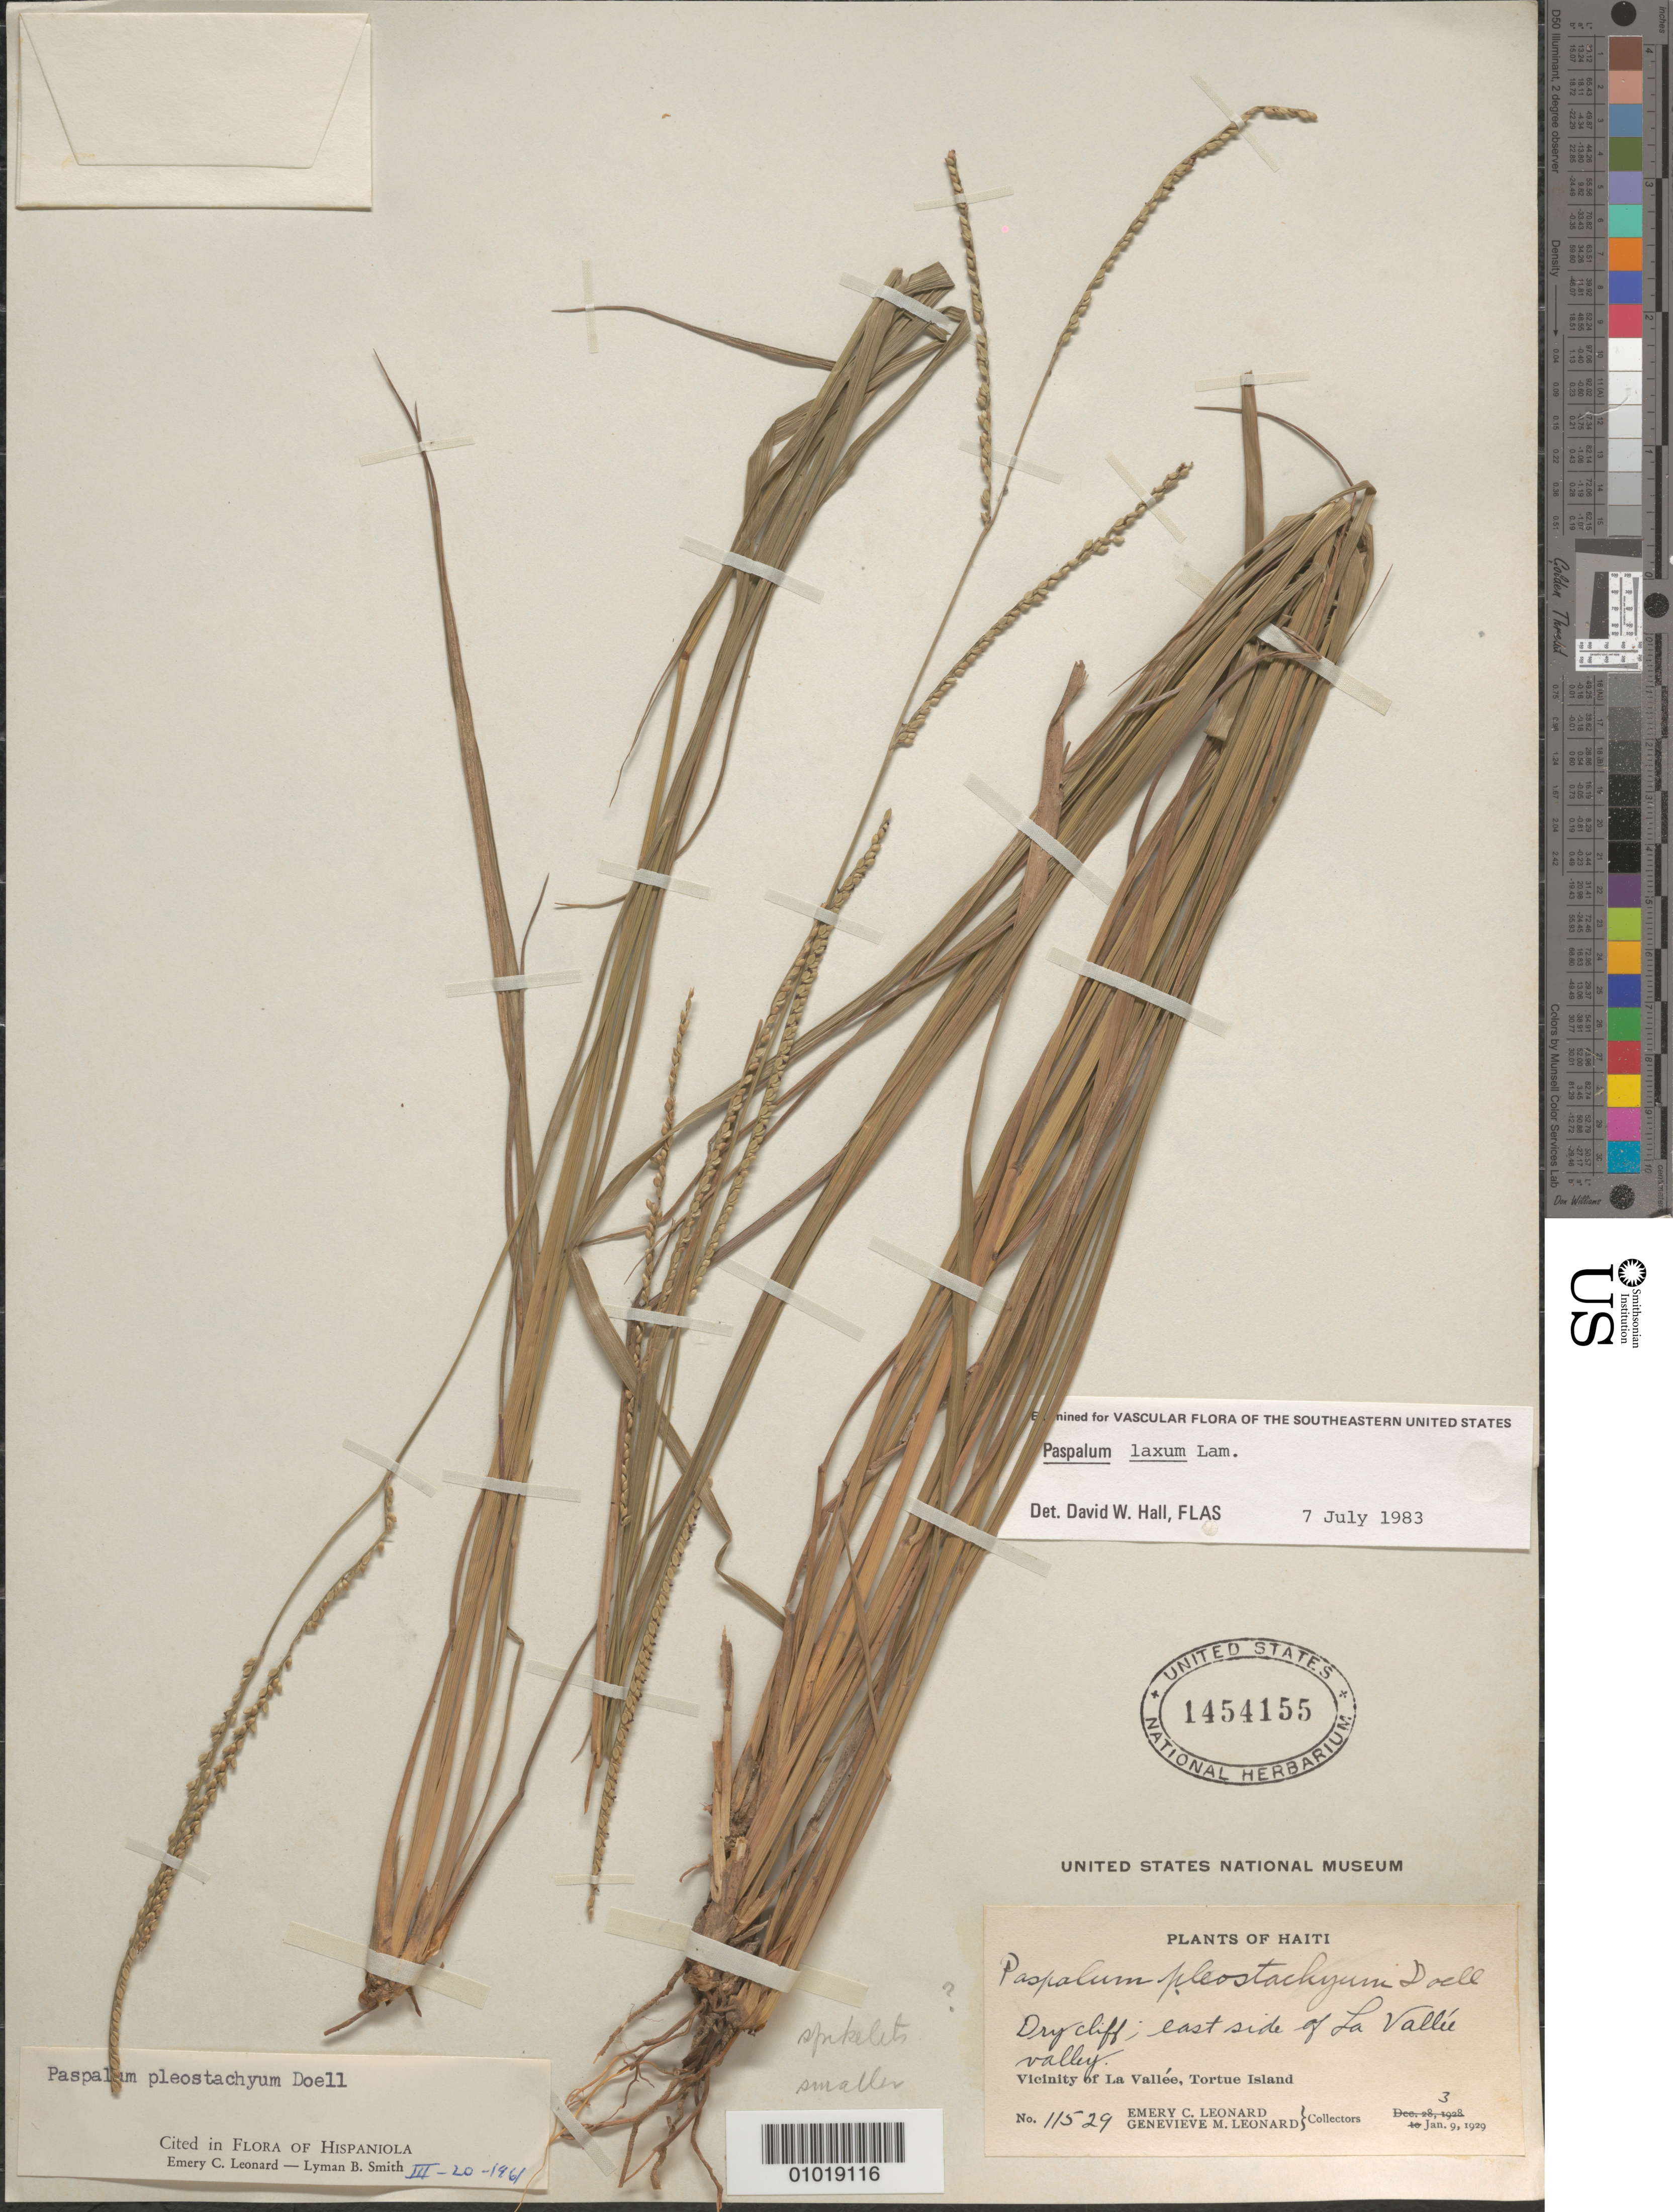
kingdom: Plantae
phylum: Tracheophyta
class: Liliopsida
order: Poales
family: Poaceae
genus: Paspalum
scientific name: Paspalum laxum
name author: Lam.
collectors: E. C. Leonard & G. M. Leonard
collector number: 11529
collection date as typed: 03 Jan 1929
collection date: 1929-01-03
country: Haiti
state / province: Nord-Óuest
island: Île de la Tortue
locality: Vicinity of La Vallee, Tortue Island, E side of La Vallee valley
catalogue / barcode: US 1454155